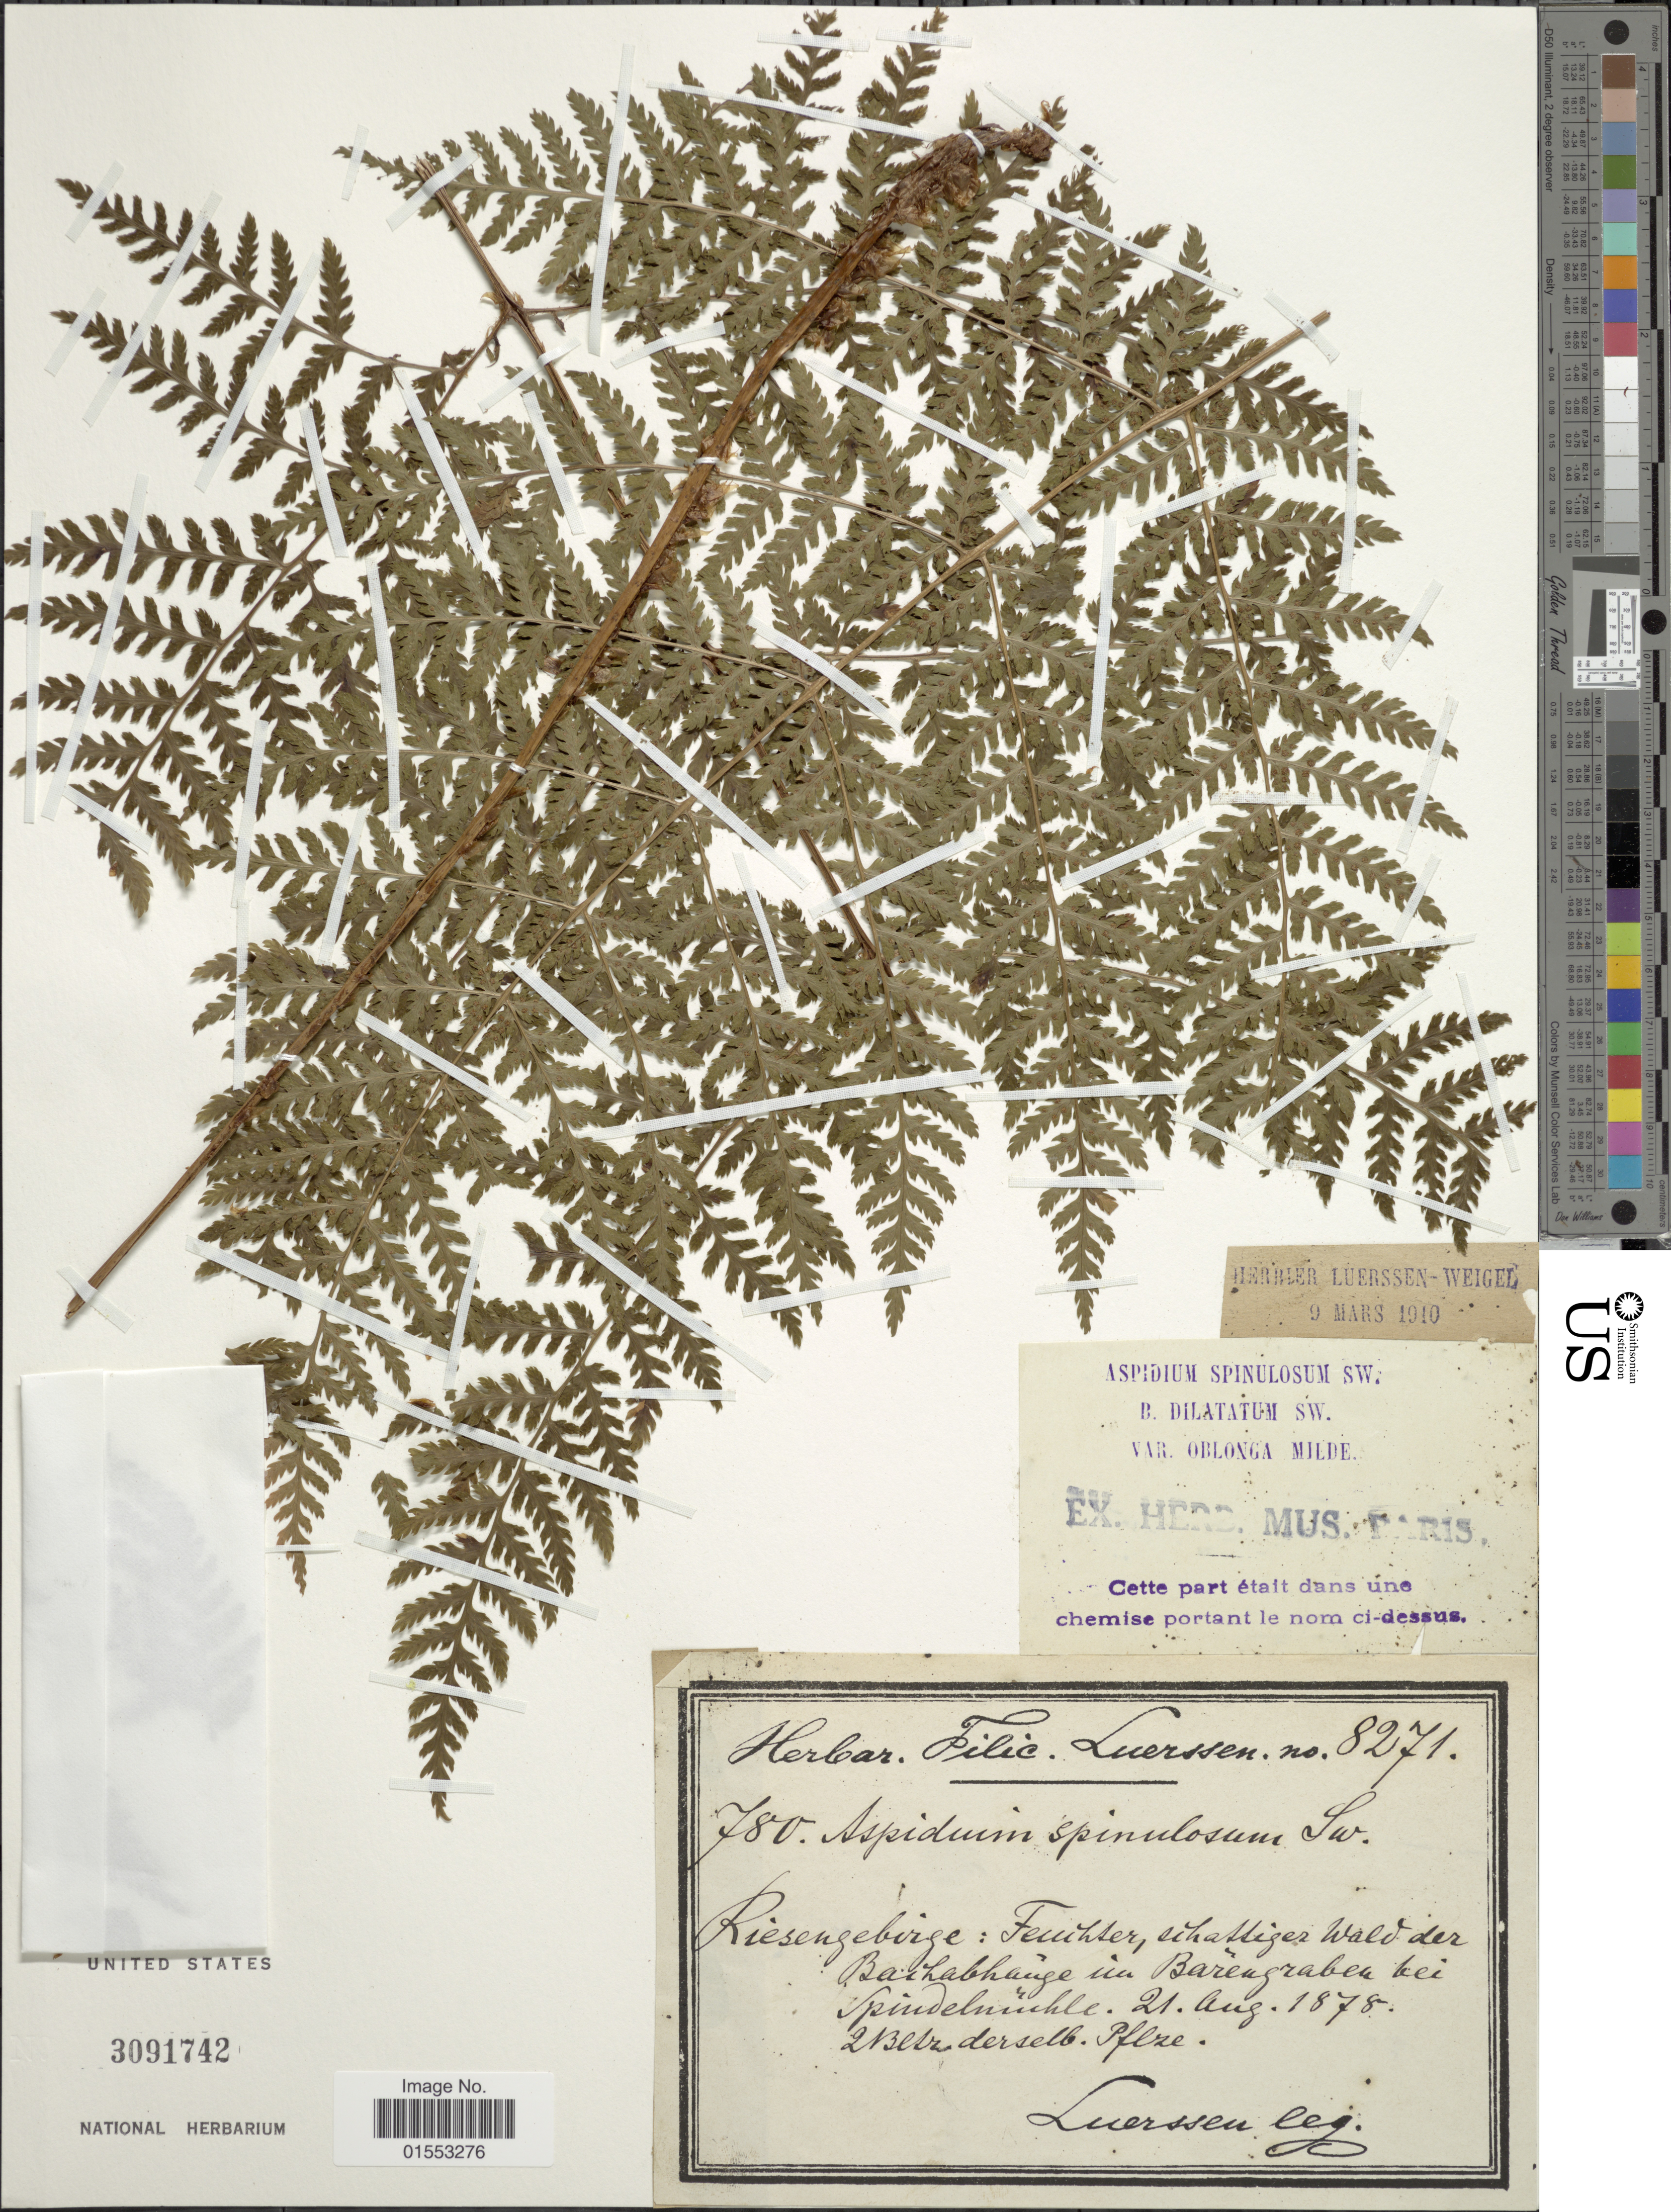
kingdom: Plantae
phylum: Tracheophyta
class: Polypodiopsida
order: Polypodiales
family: Dryopteridaceae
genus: Dryopteris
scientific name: Dryopteris dilatata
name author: (Hoffm.) A. Gray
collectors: Luerssen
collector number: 780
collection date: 1878-08-21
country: Germany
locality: Riesengebirge: Feuther, schatlige wald der Baihablinge im Barengraben bei Spindermuhl [interpreted]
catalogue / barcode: US 3091742